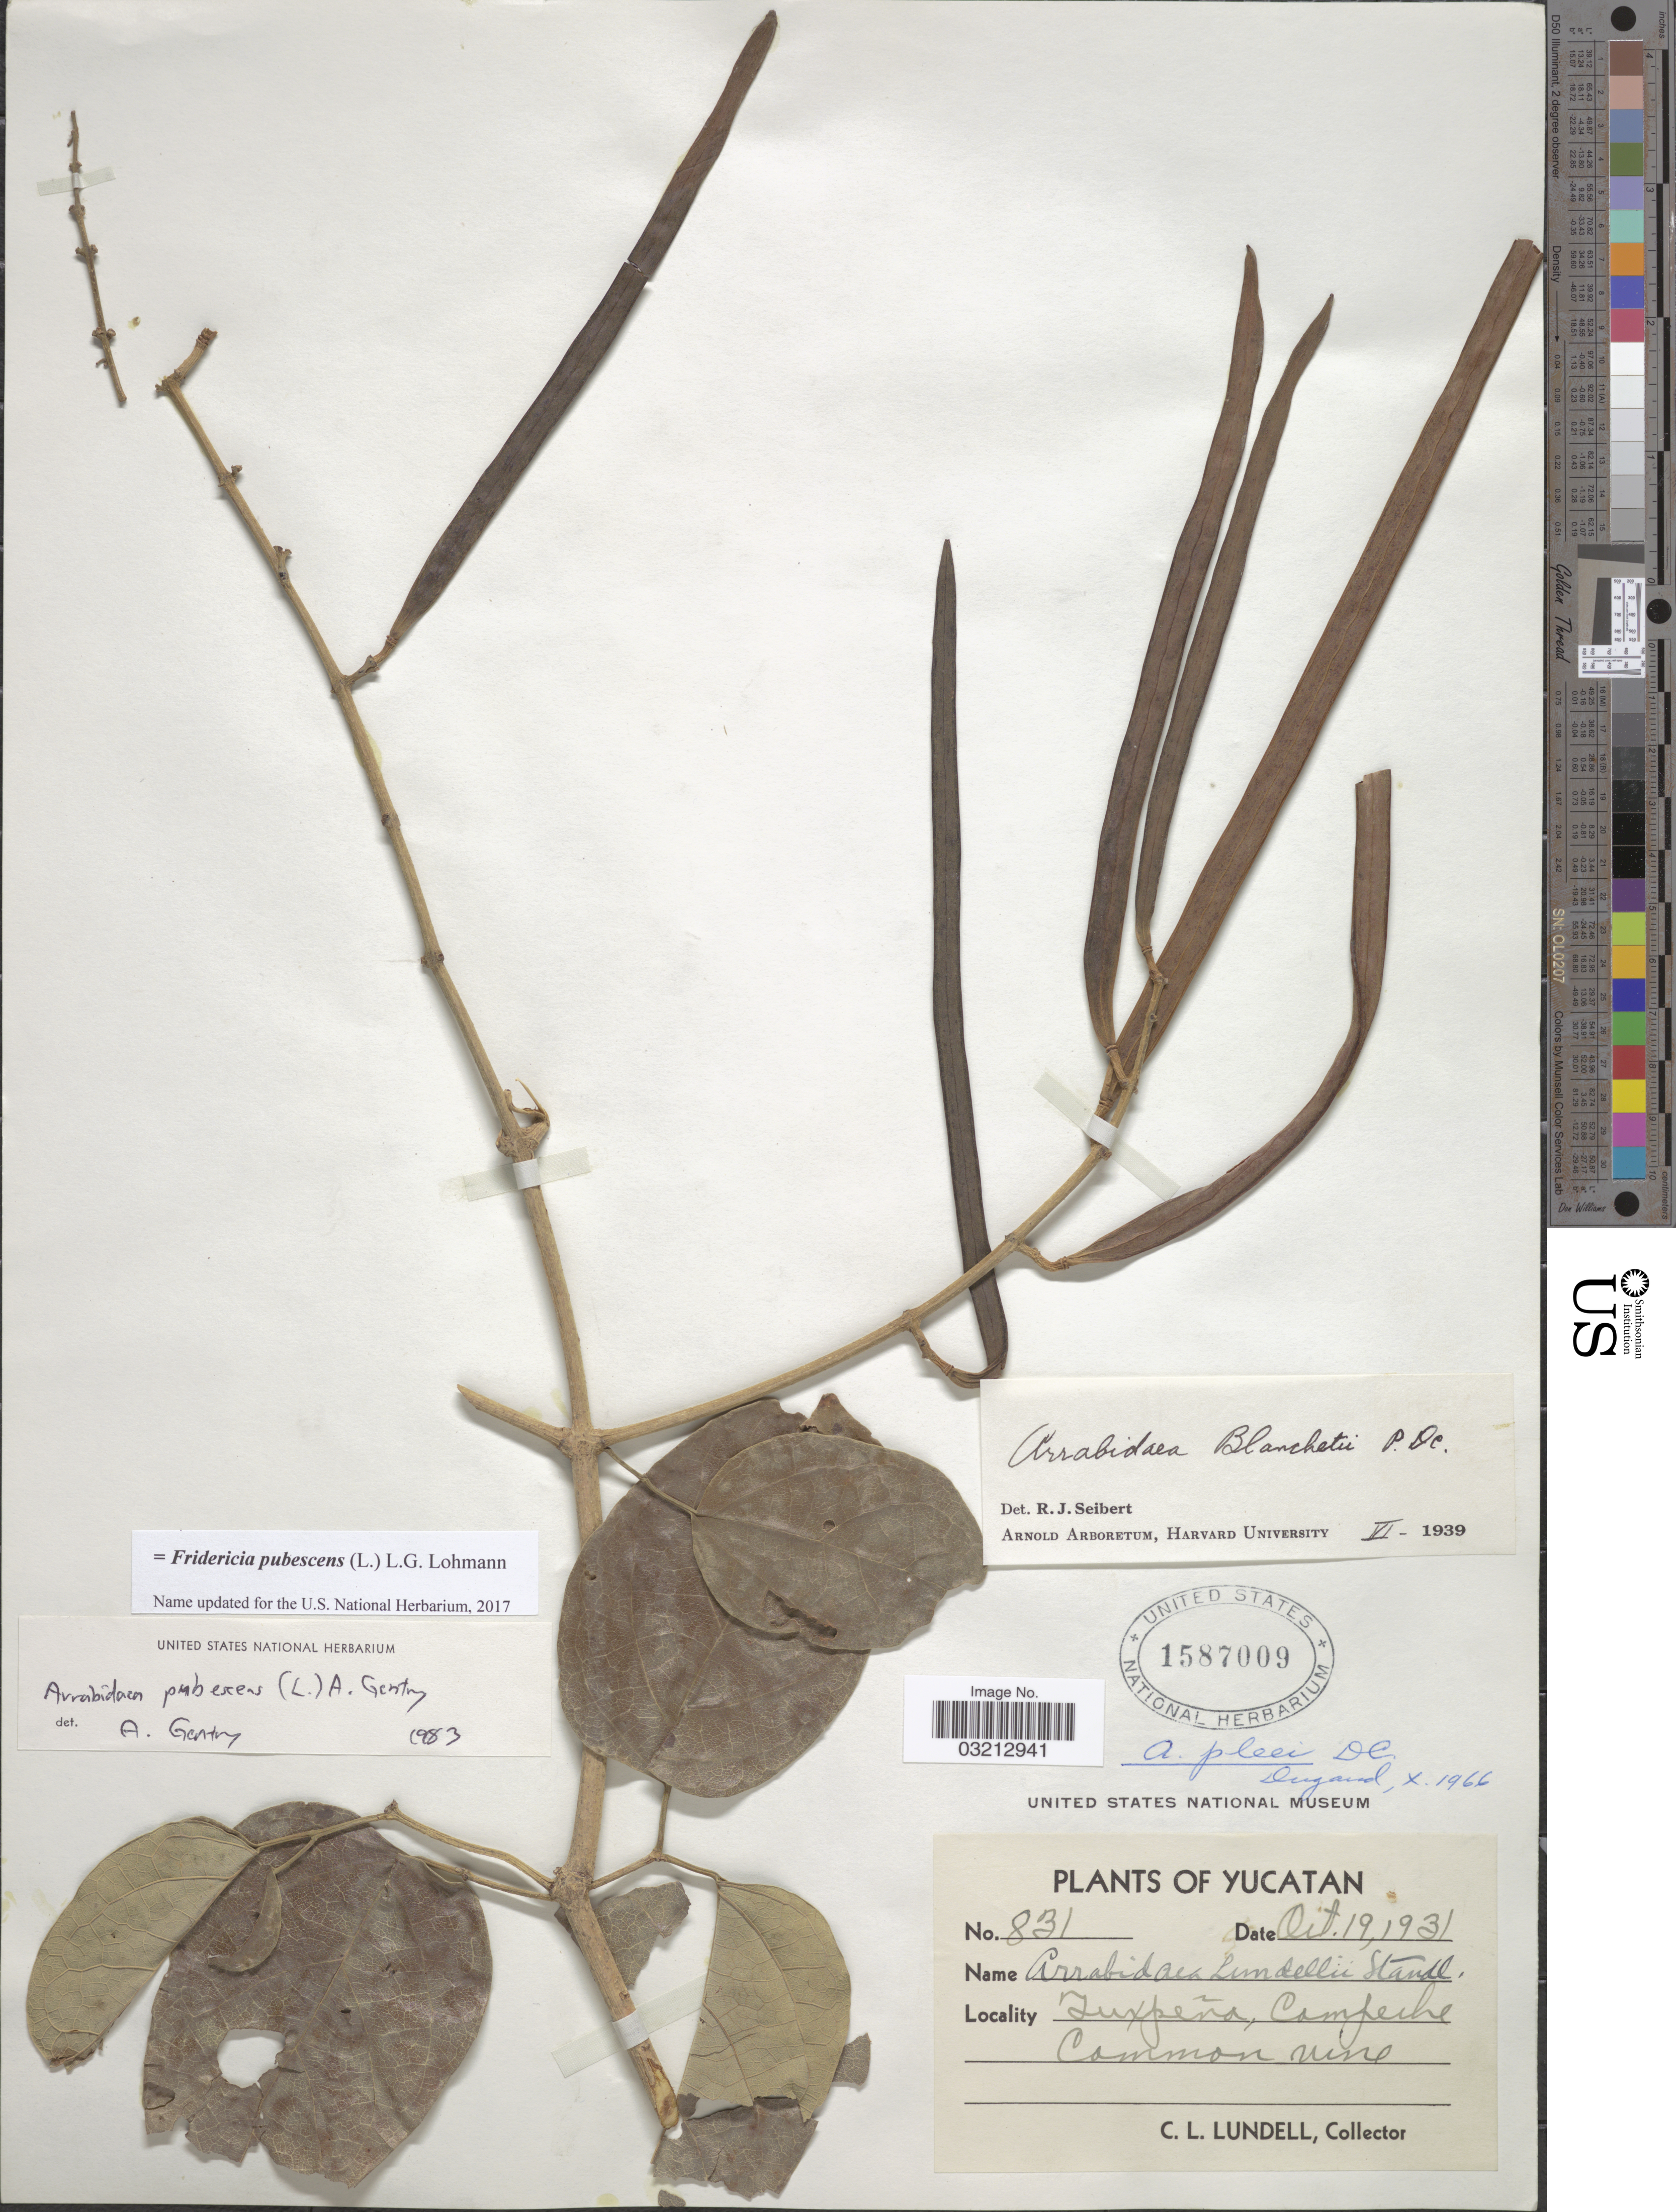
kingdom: Plantae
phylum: Tracheophyta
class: Magnoliopsida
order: Lamiales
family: Bignoniaceae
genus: Fridericia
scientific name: Fridericia pubescens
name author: (L.) L.G. Lohmann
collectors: C. L. Lundell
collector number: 831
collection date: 1931-10-19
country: Mexico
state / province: Campeche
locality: Tuxpeña.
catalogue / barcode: US 1587009